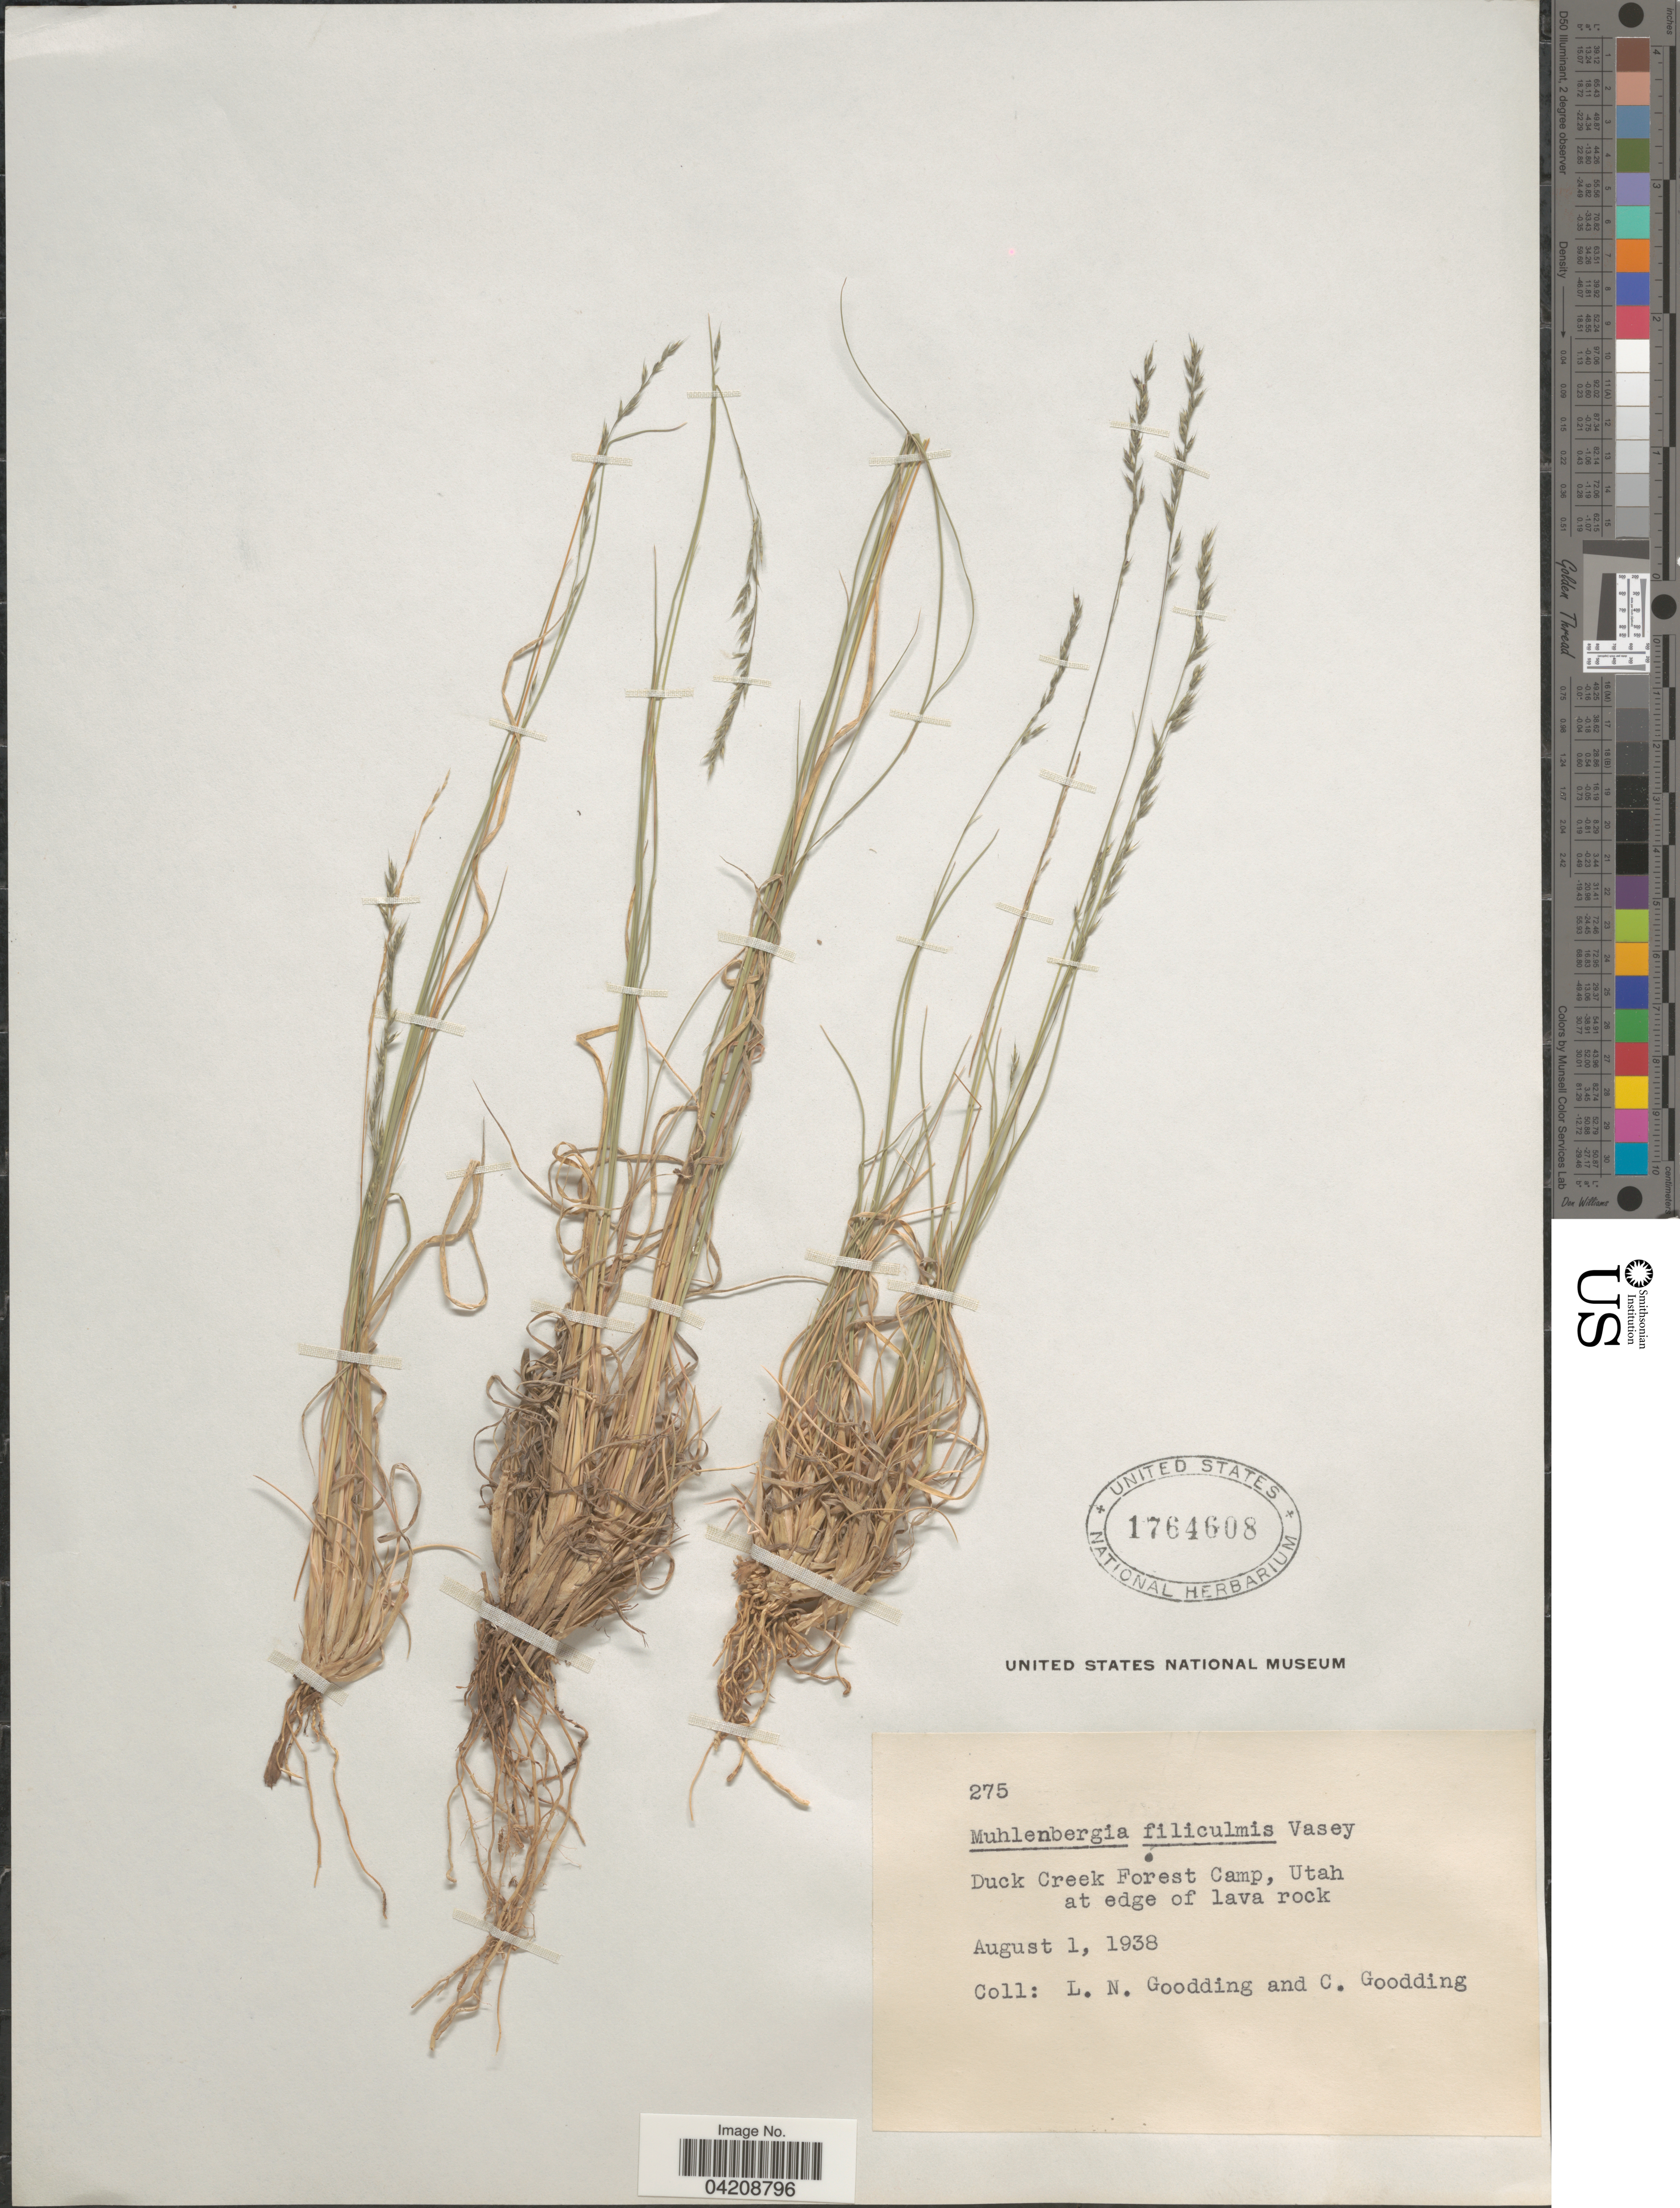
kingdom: Plantae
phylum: Tracheophyta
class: Liliopsida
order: Poales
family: Poaceae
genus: Muhlenbergia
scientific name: Muhlenbergia filiculmis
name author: Vasey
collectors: L. N. Goodding & C. Goodding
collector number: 275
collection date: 1938-08-01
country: United States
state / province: Utah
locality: Duck Creek Forest Camp, at edge of lava rock.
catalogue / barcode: US 1764608